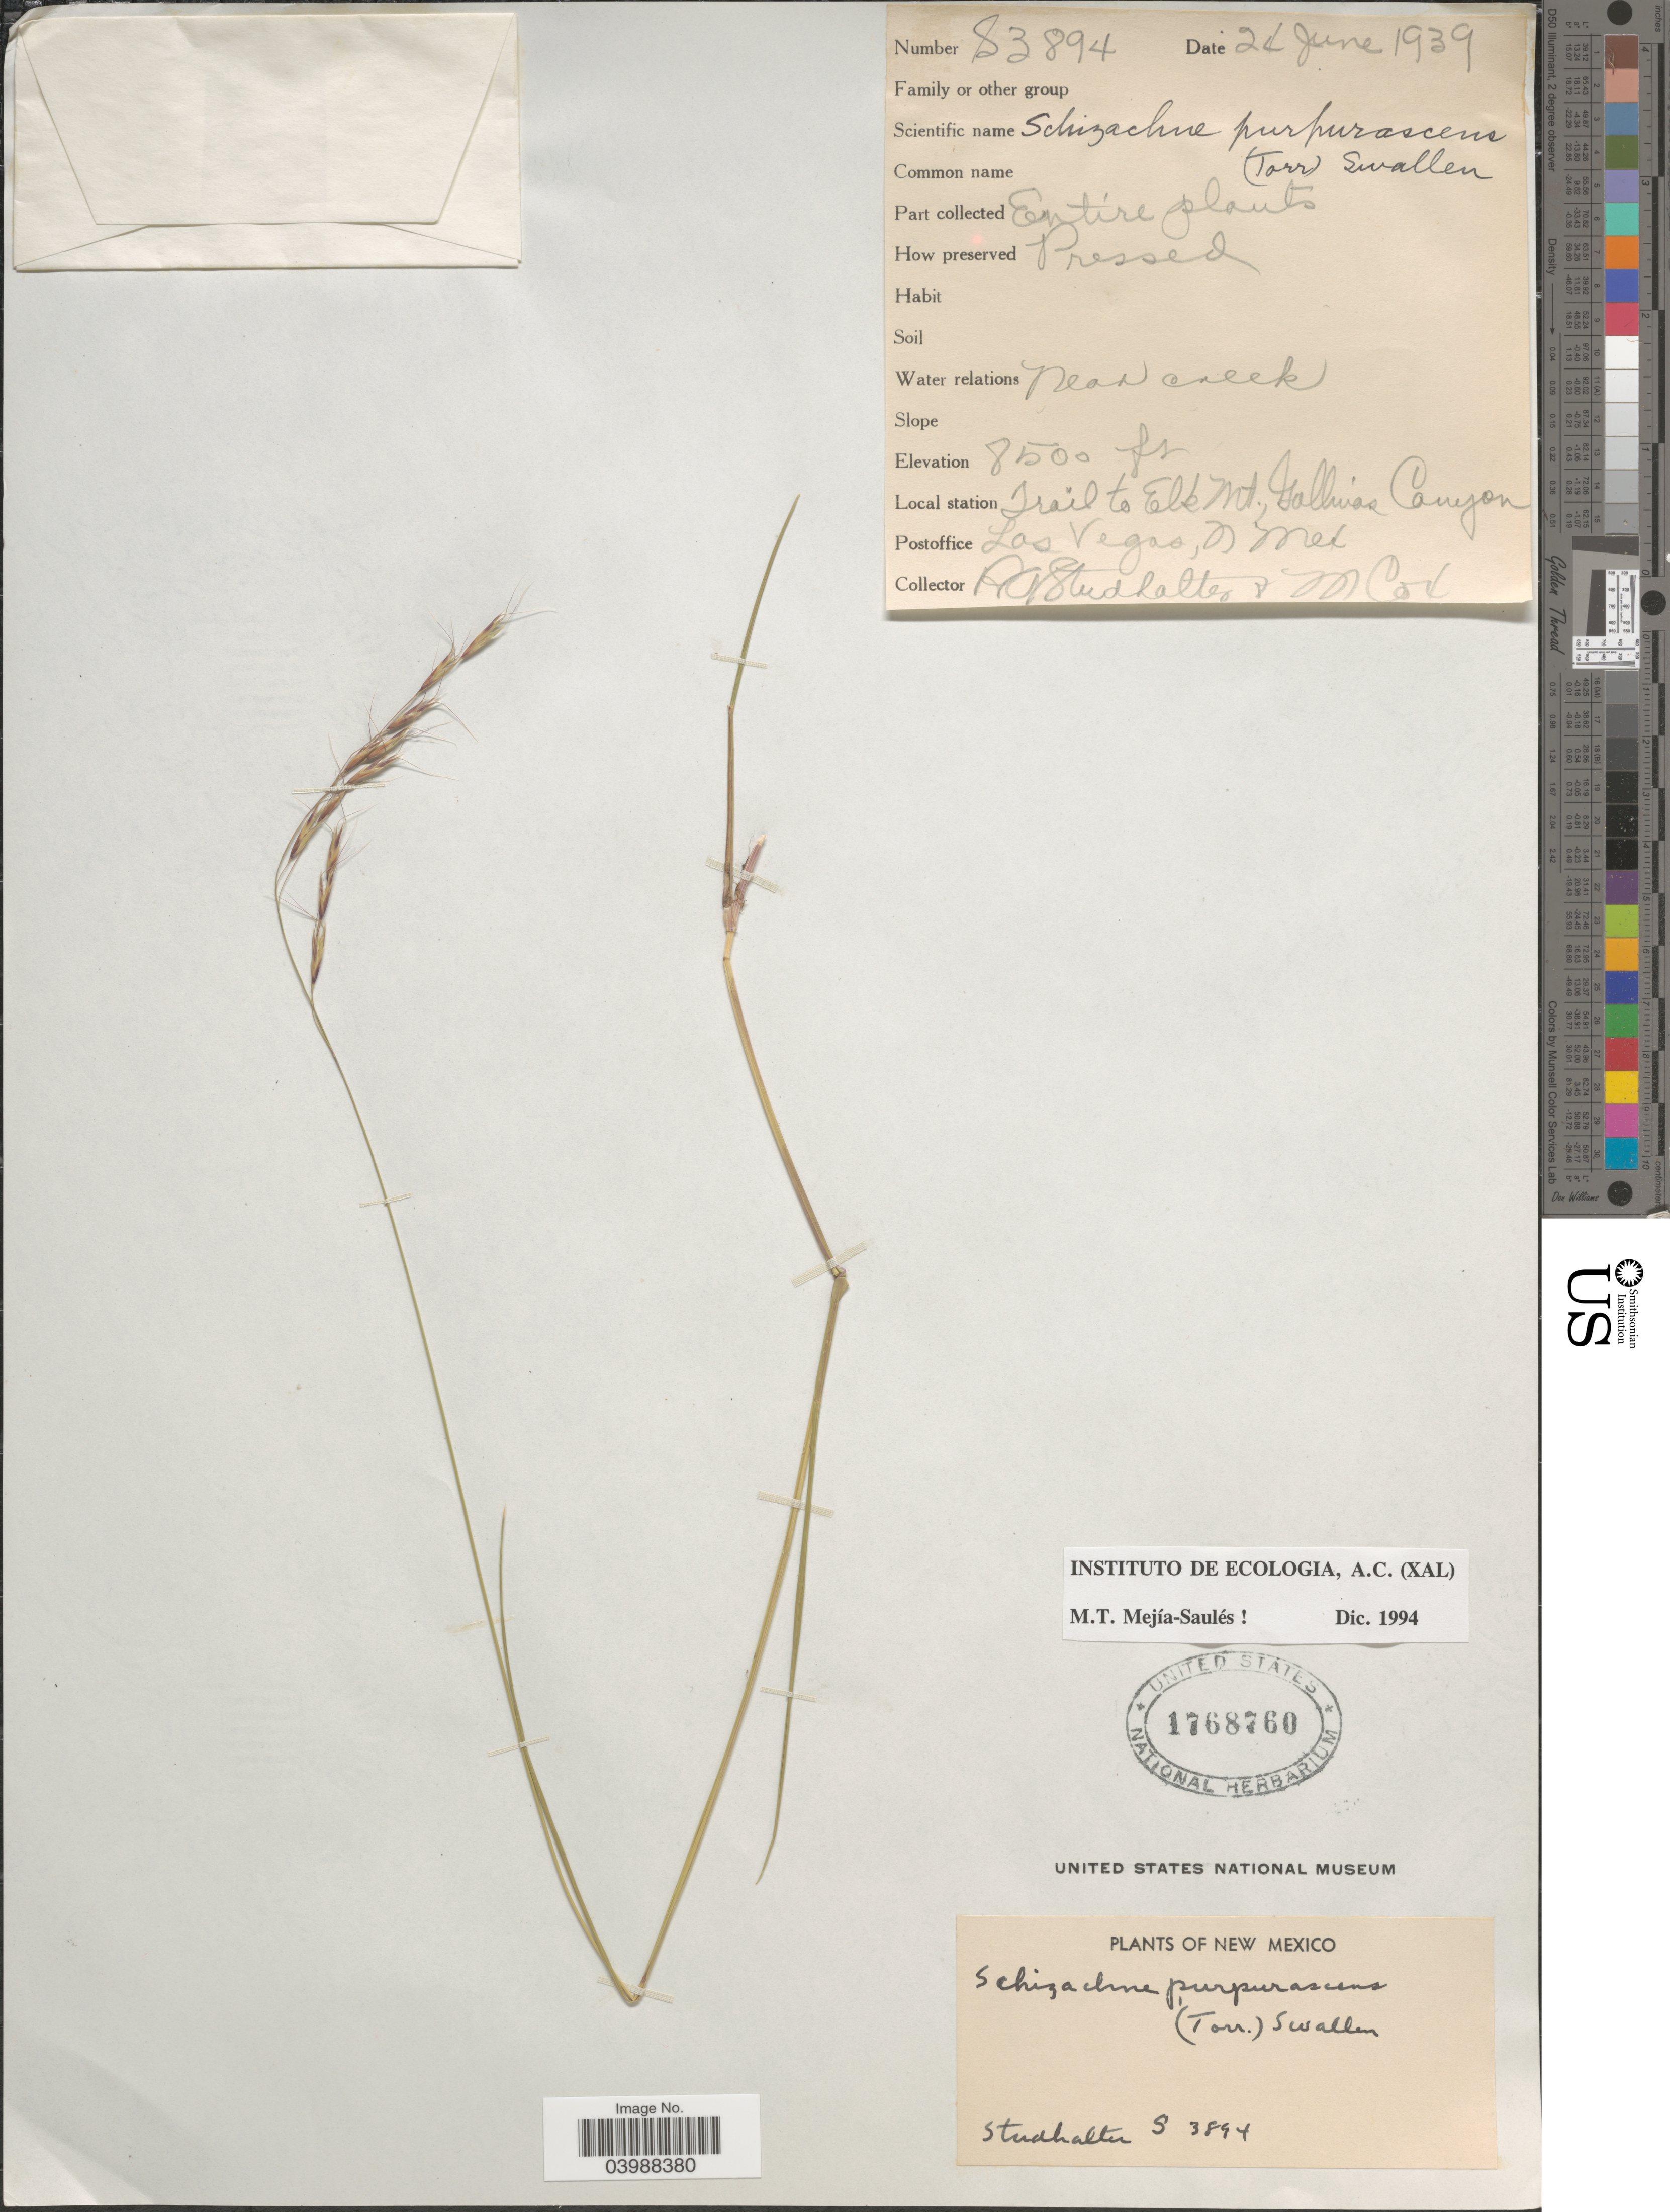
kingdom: Plantae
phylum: Tracheophyta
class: Liliopsida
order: Poales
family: Poaceae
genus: Schizachne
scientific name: Schizachne purpurascens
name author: (Torr.) Swallen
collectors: R. Studhalter & M. Cox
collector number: S3894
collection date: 1939-06-24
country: United States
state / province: New Mexico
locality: Trail to Elk Mt., Gallinas Canyon. Postoffice Las Vegas.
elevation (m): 2591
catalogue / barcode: US 1768760